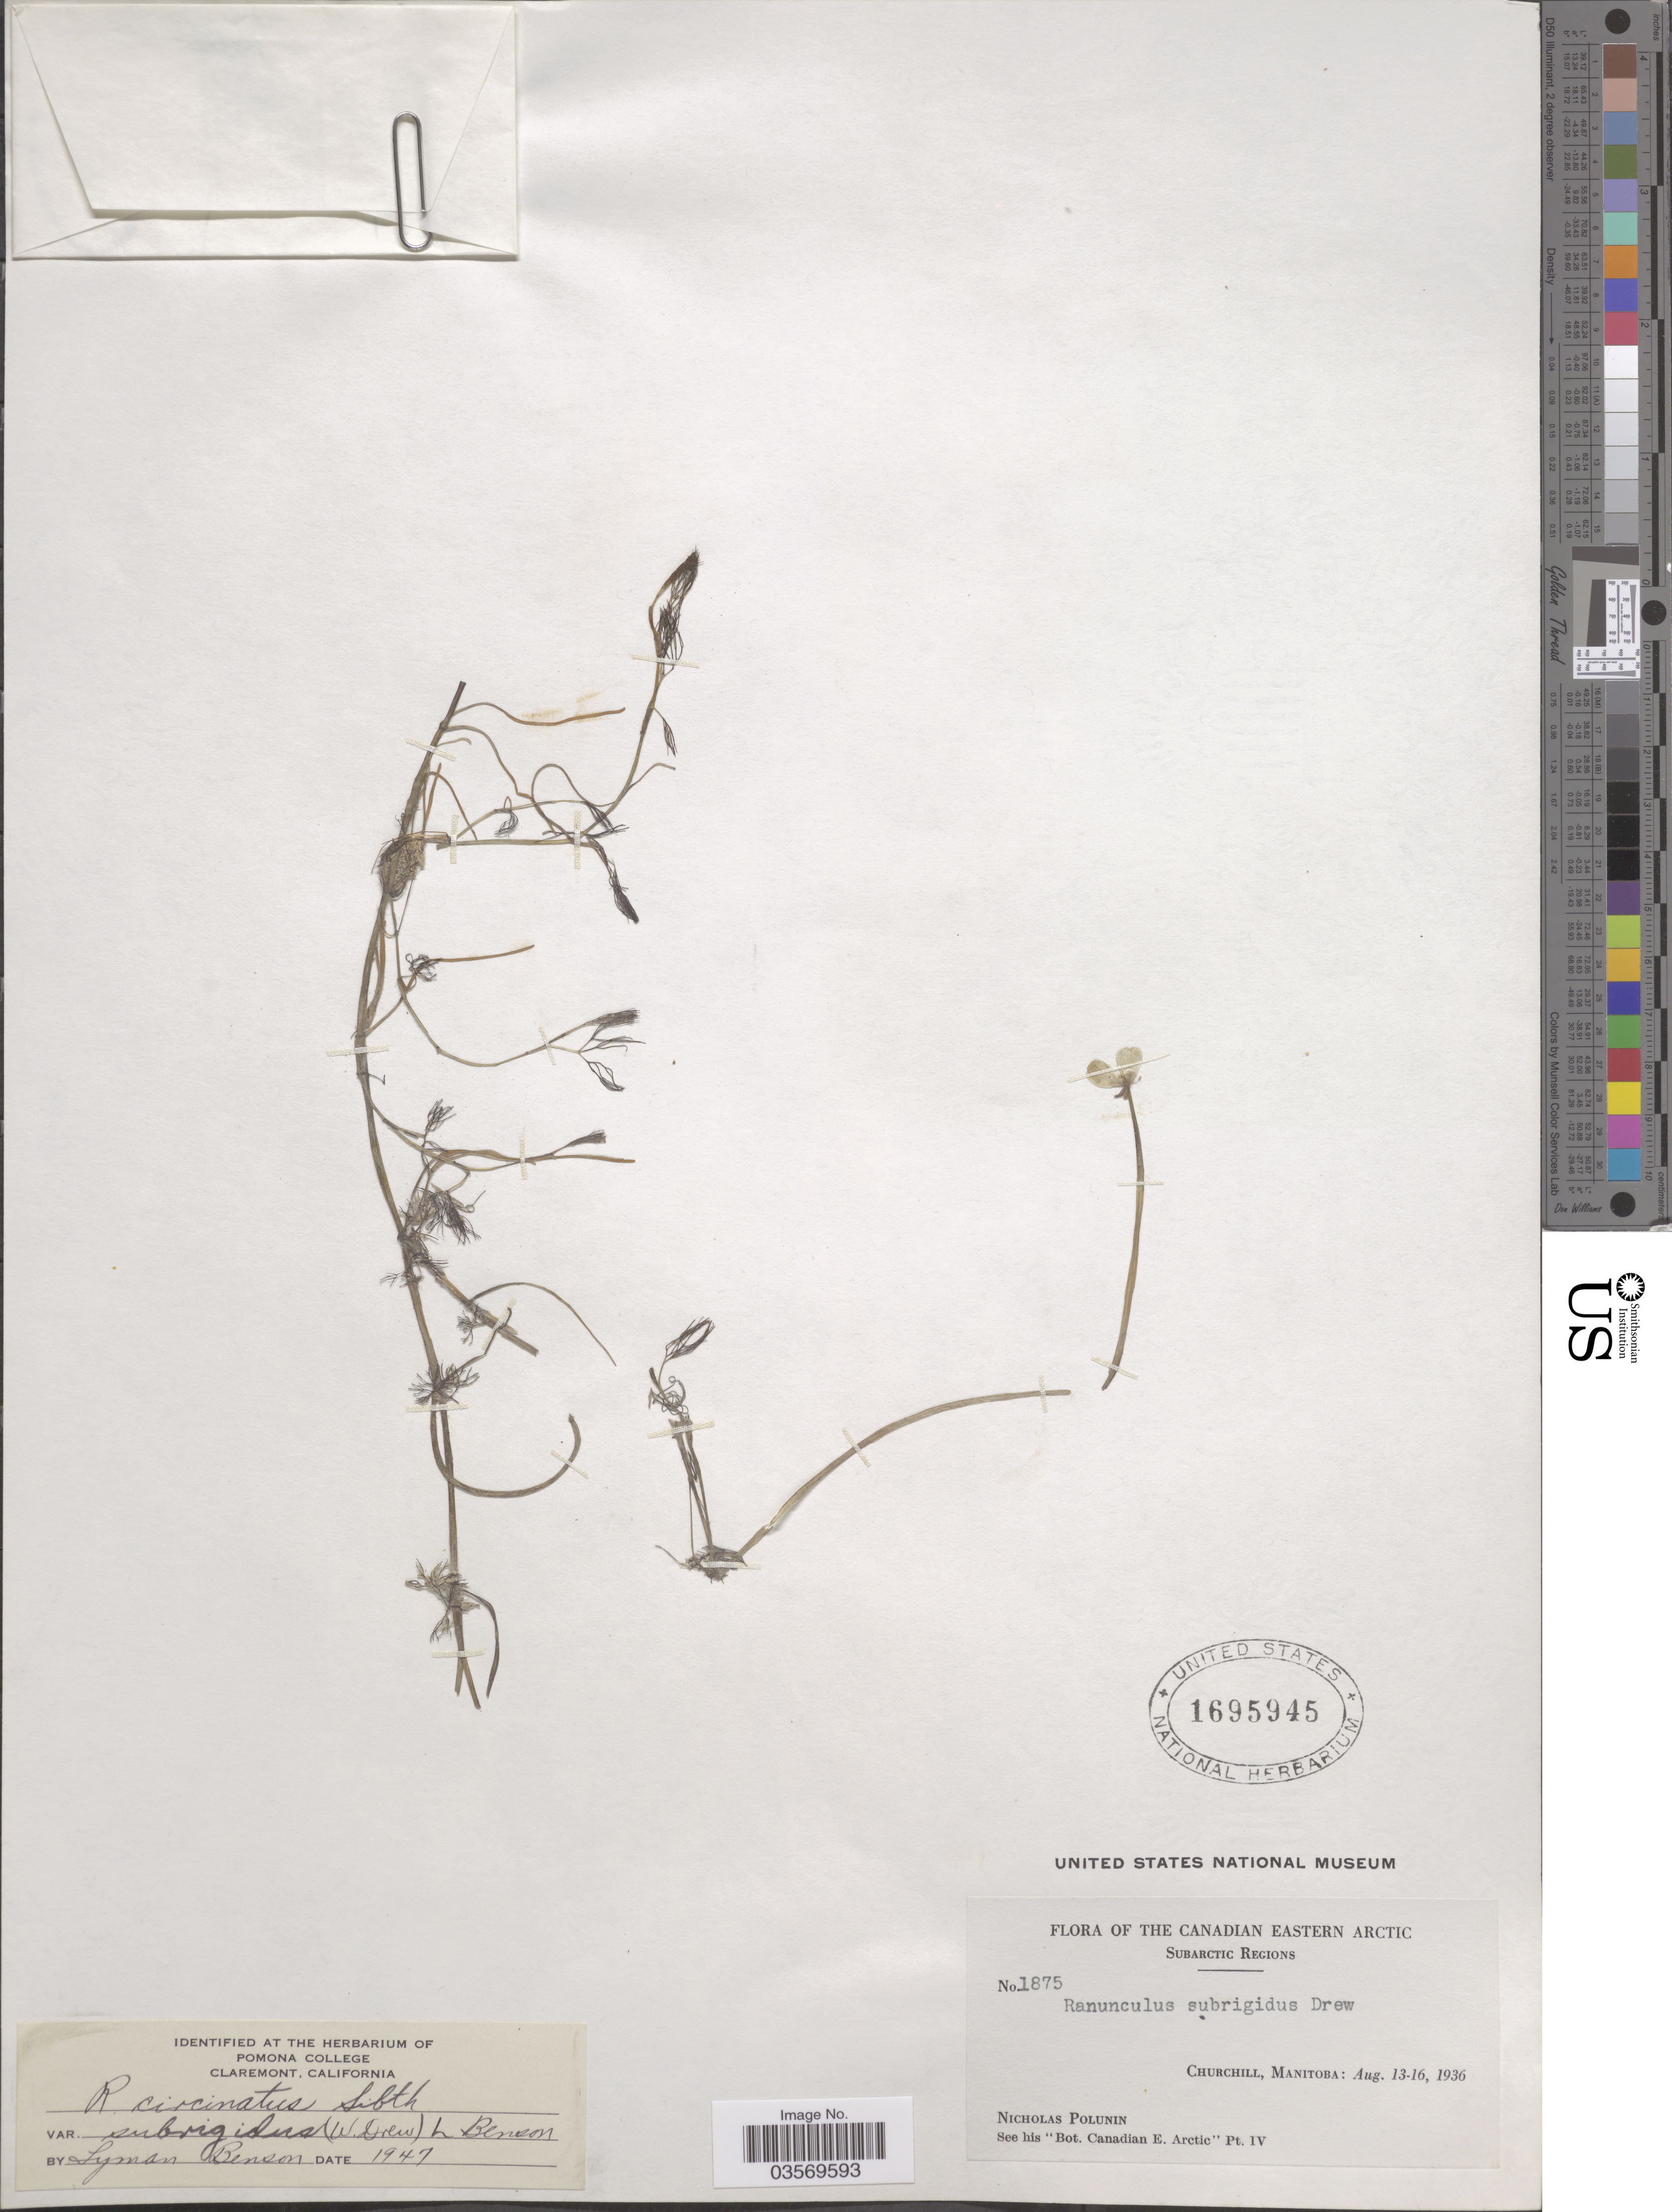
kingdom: Plantae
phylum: Tracheophyta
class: Magnoliopsida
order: Ranunculales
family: Ranunculaceae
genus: Ranunculus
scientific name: Ranunculus subrigidus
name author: W.B. Drew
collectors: N. V. Polunin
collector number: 1875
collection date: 1936-08-13/1936-08-16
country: Canada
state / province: Manitoba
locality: The Canadian Eastern Arctic. Subarctic Regions. Churchill.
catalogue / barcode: US 1695945